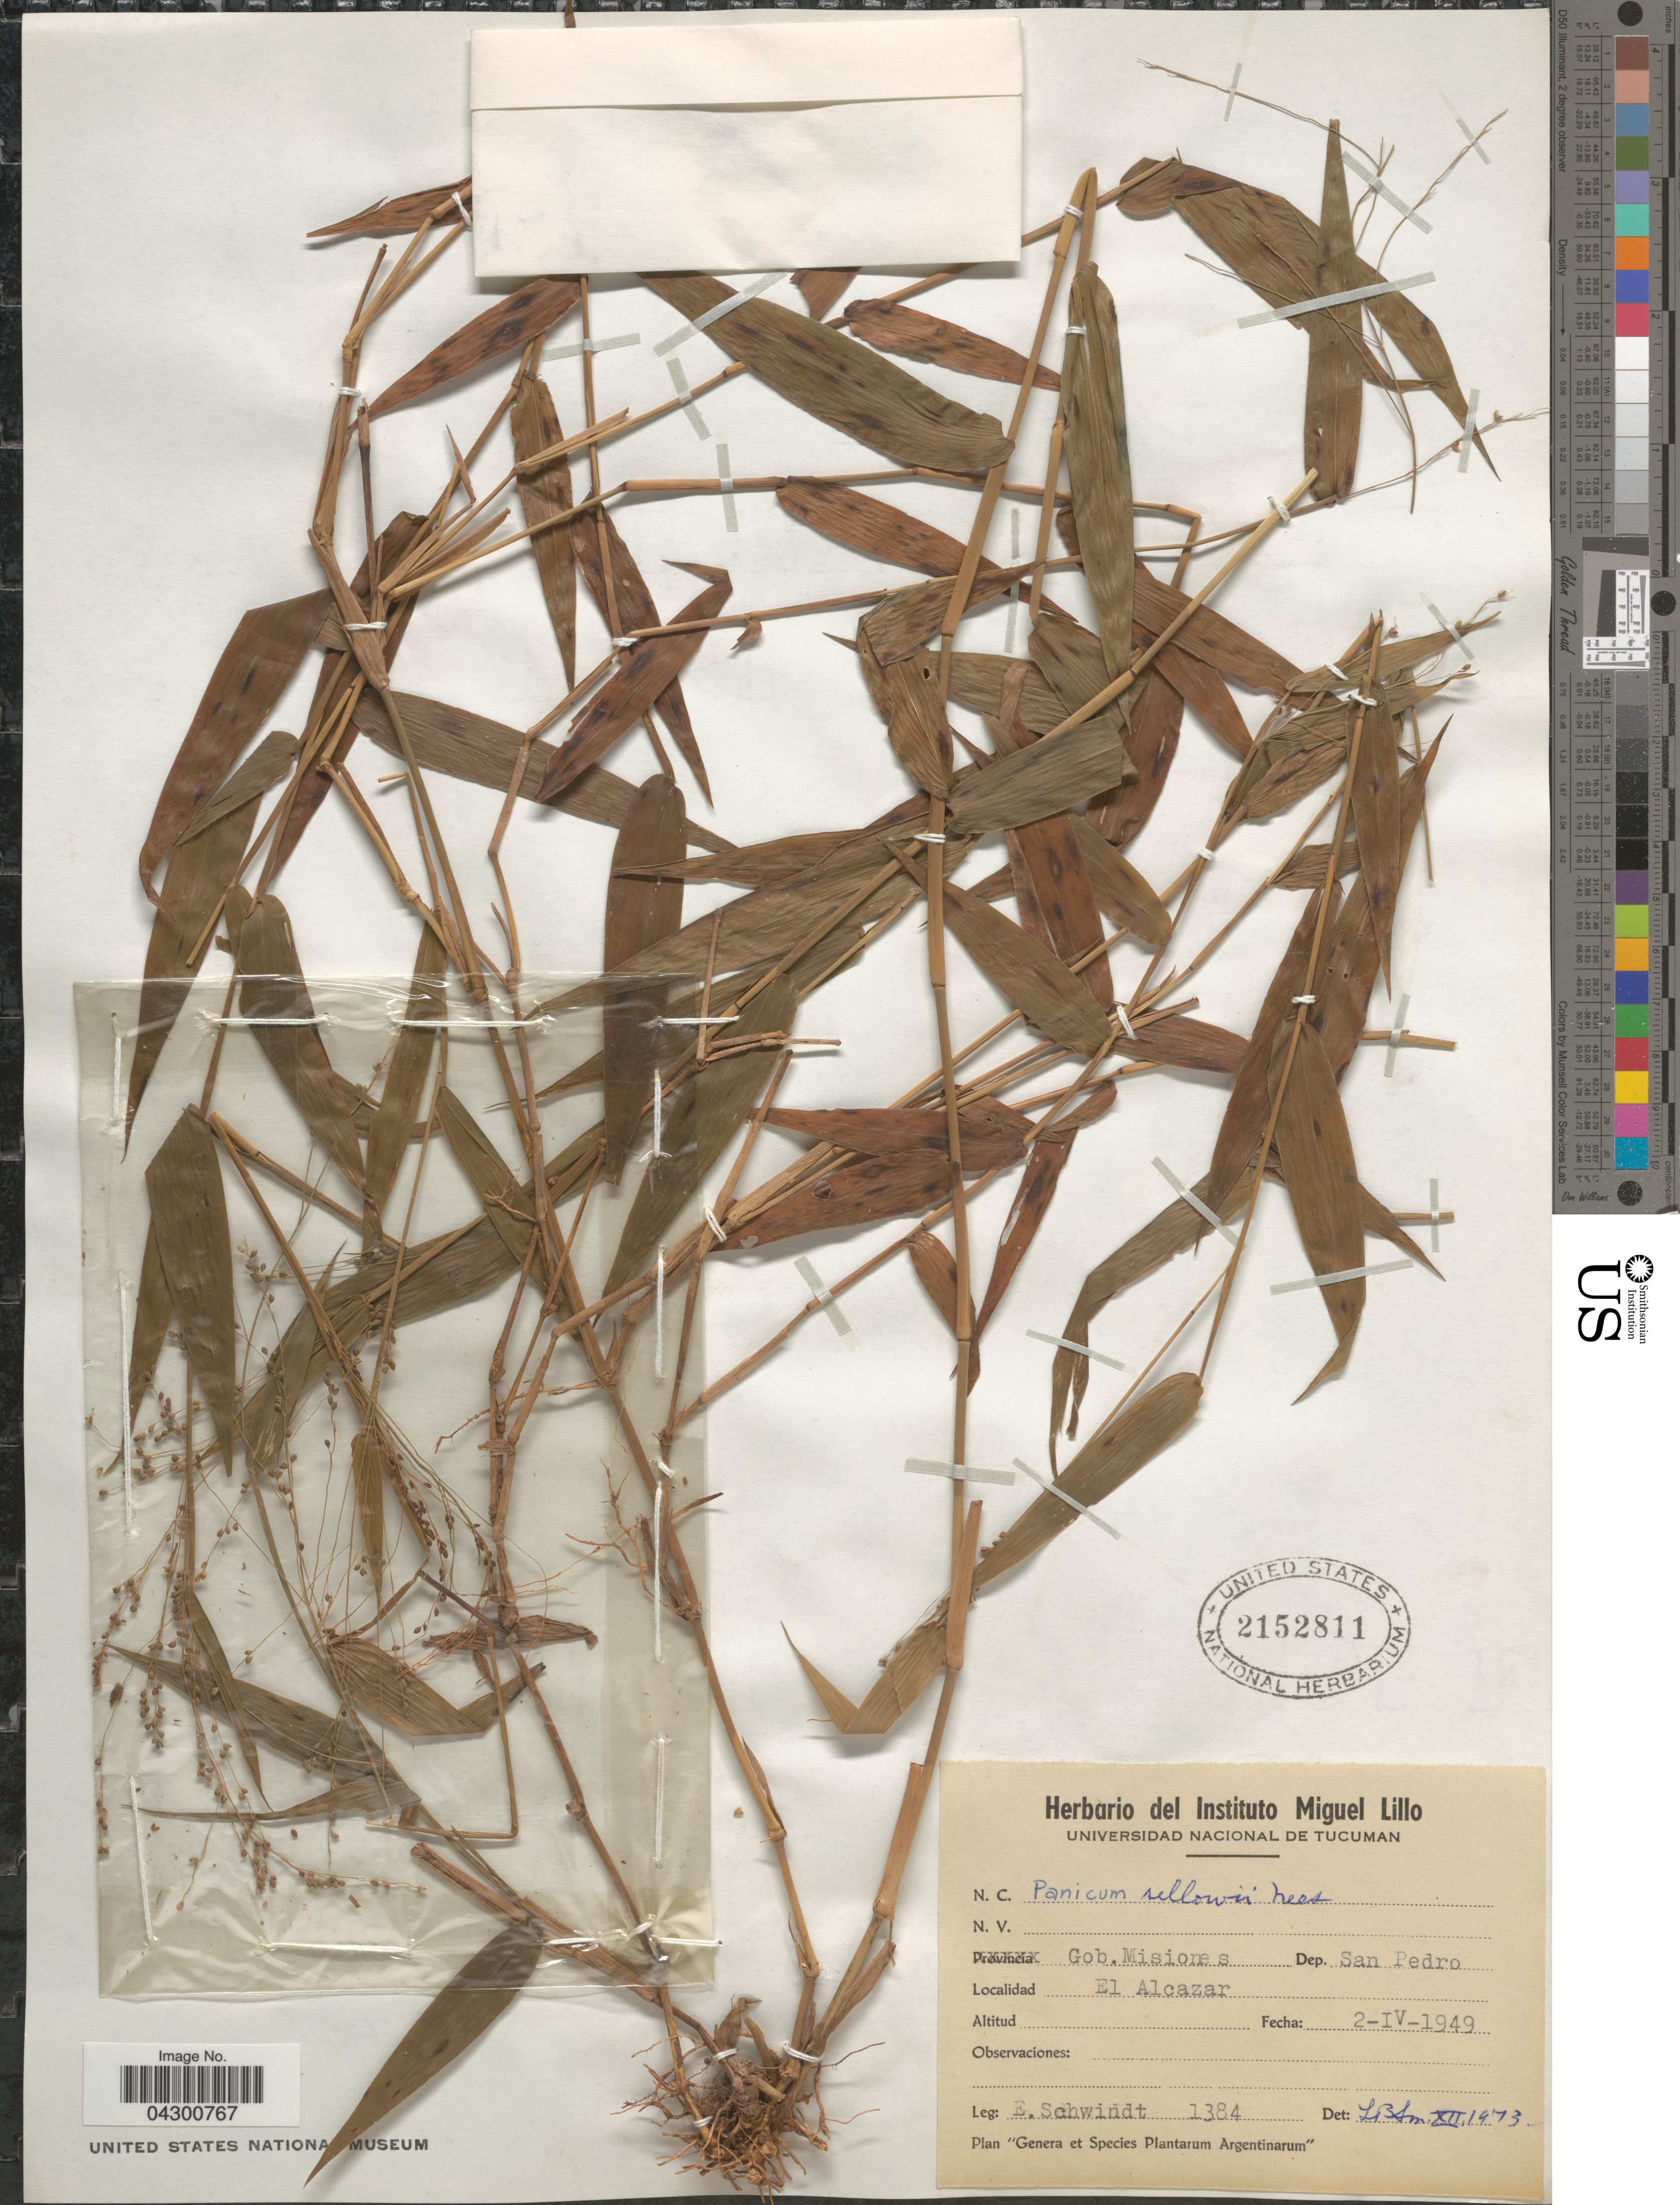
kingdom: Plantae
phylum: Tracheophyta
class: Liliopsida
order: Poales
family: Poaceae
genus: Panicum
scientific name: Panicum sellowii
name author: Nees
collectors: E. Schwindt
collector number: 1384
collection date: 1949-04-02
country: Argentina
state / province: Misiones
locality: Gob. Misiones Dep. San Pedro. El Alcazar.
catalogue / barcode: US 2152811